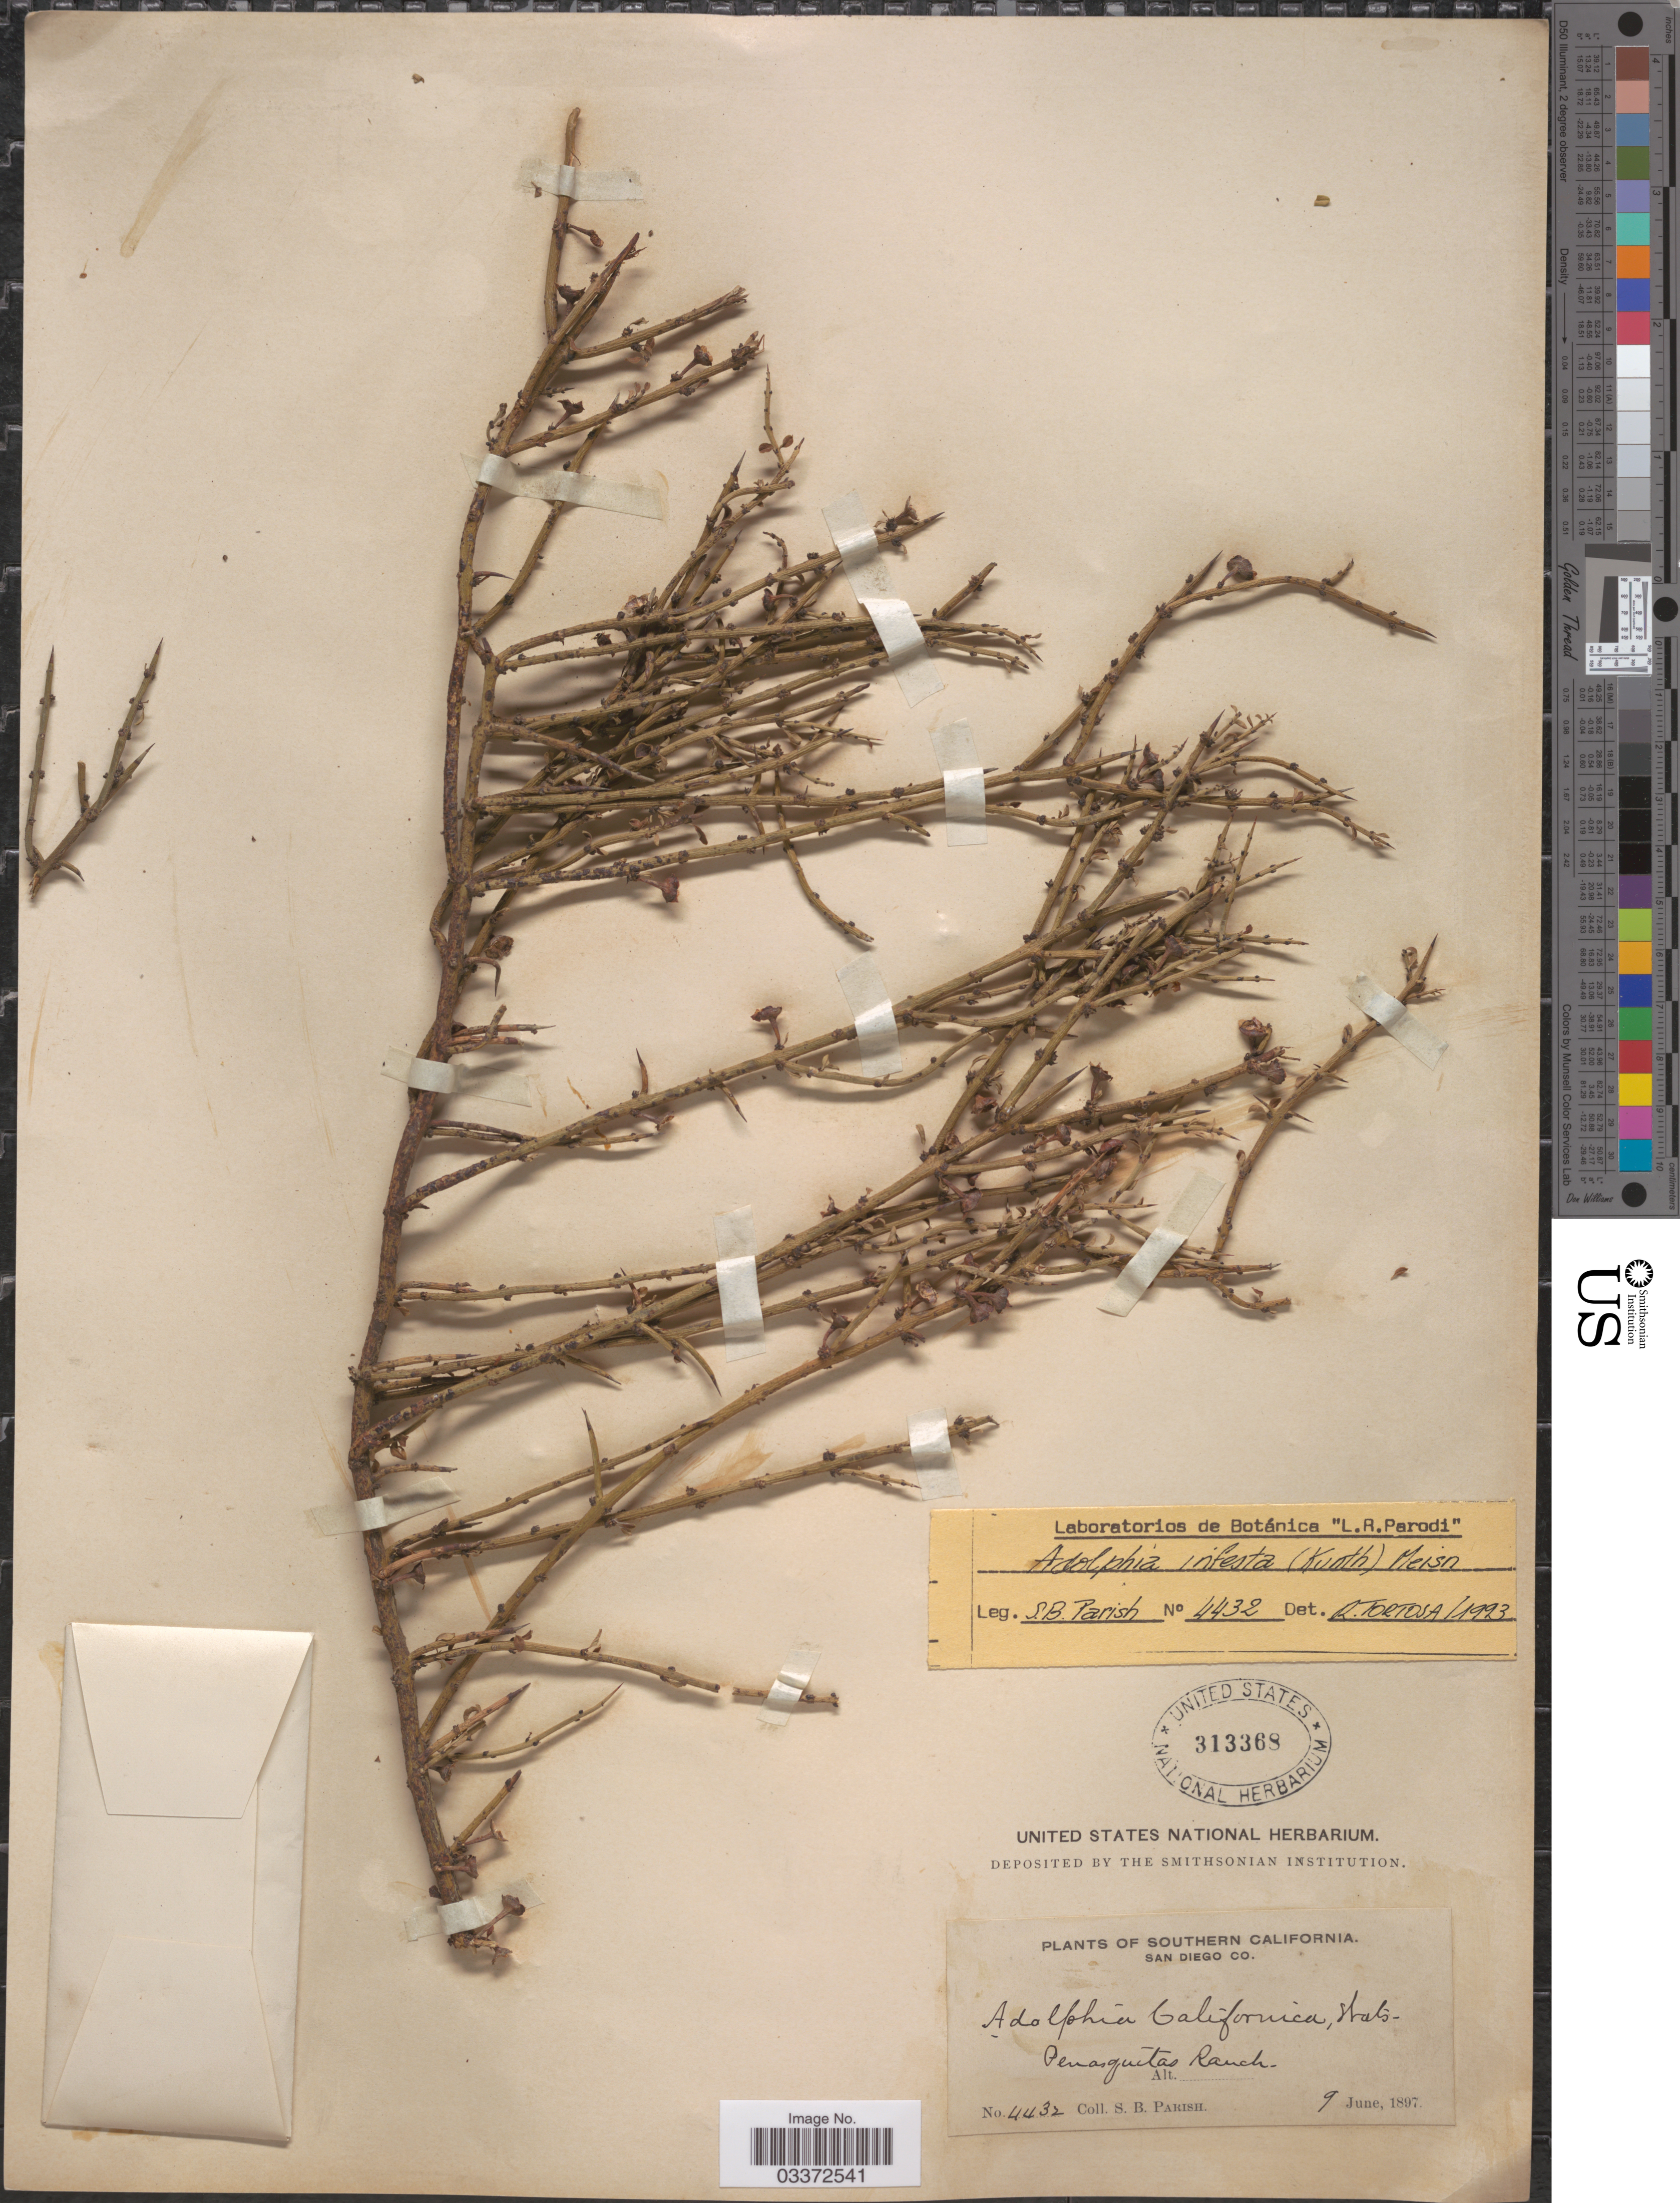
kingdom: Plantae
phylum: Tracheophyta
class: Magnoliopsida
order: Rosales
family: Rhamnaceae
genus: Adolphia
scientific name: Adolphia infesta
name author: (Kunth) Meisn.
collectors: S. B. Parish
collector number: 4432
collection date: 1897-06-09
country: United States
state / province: California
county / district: San Diego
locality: Southern California. San Diego Co. Penasquitas Ranch.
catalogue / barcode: US 313368